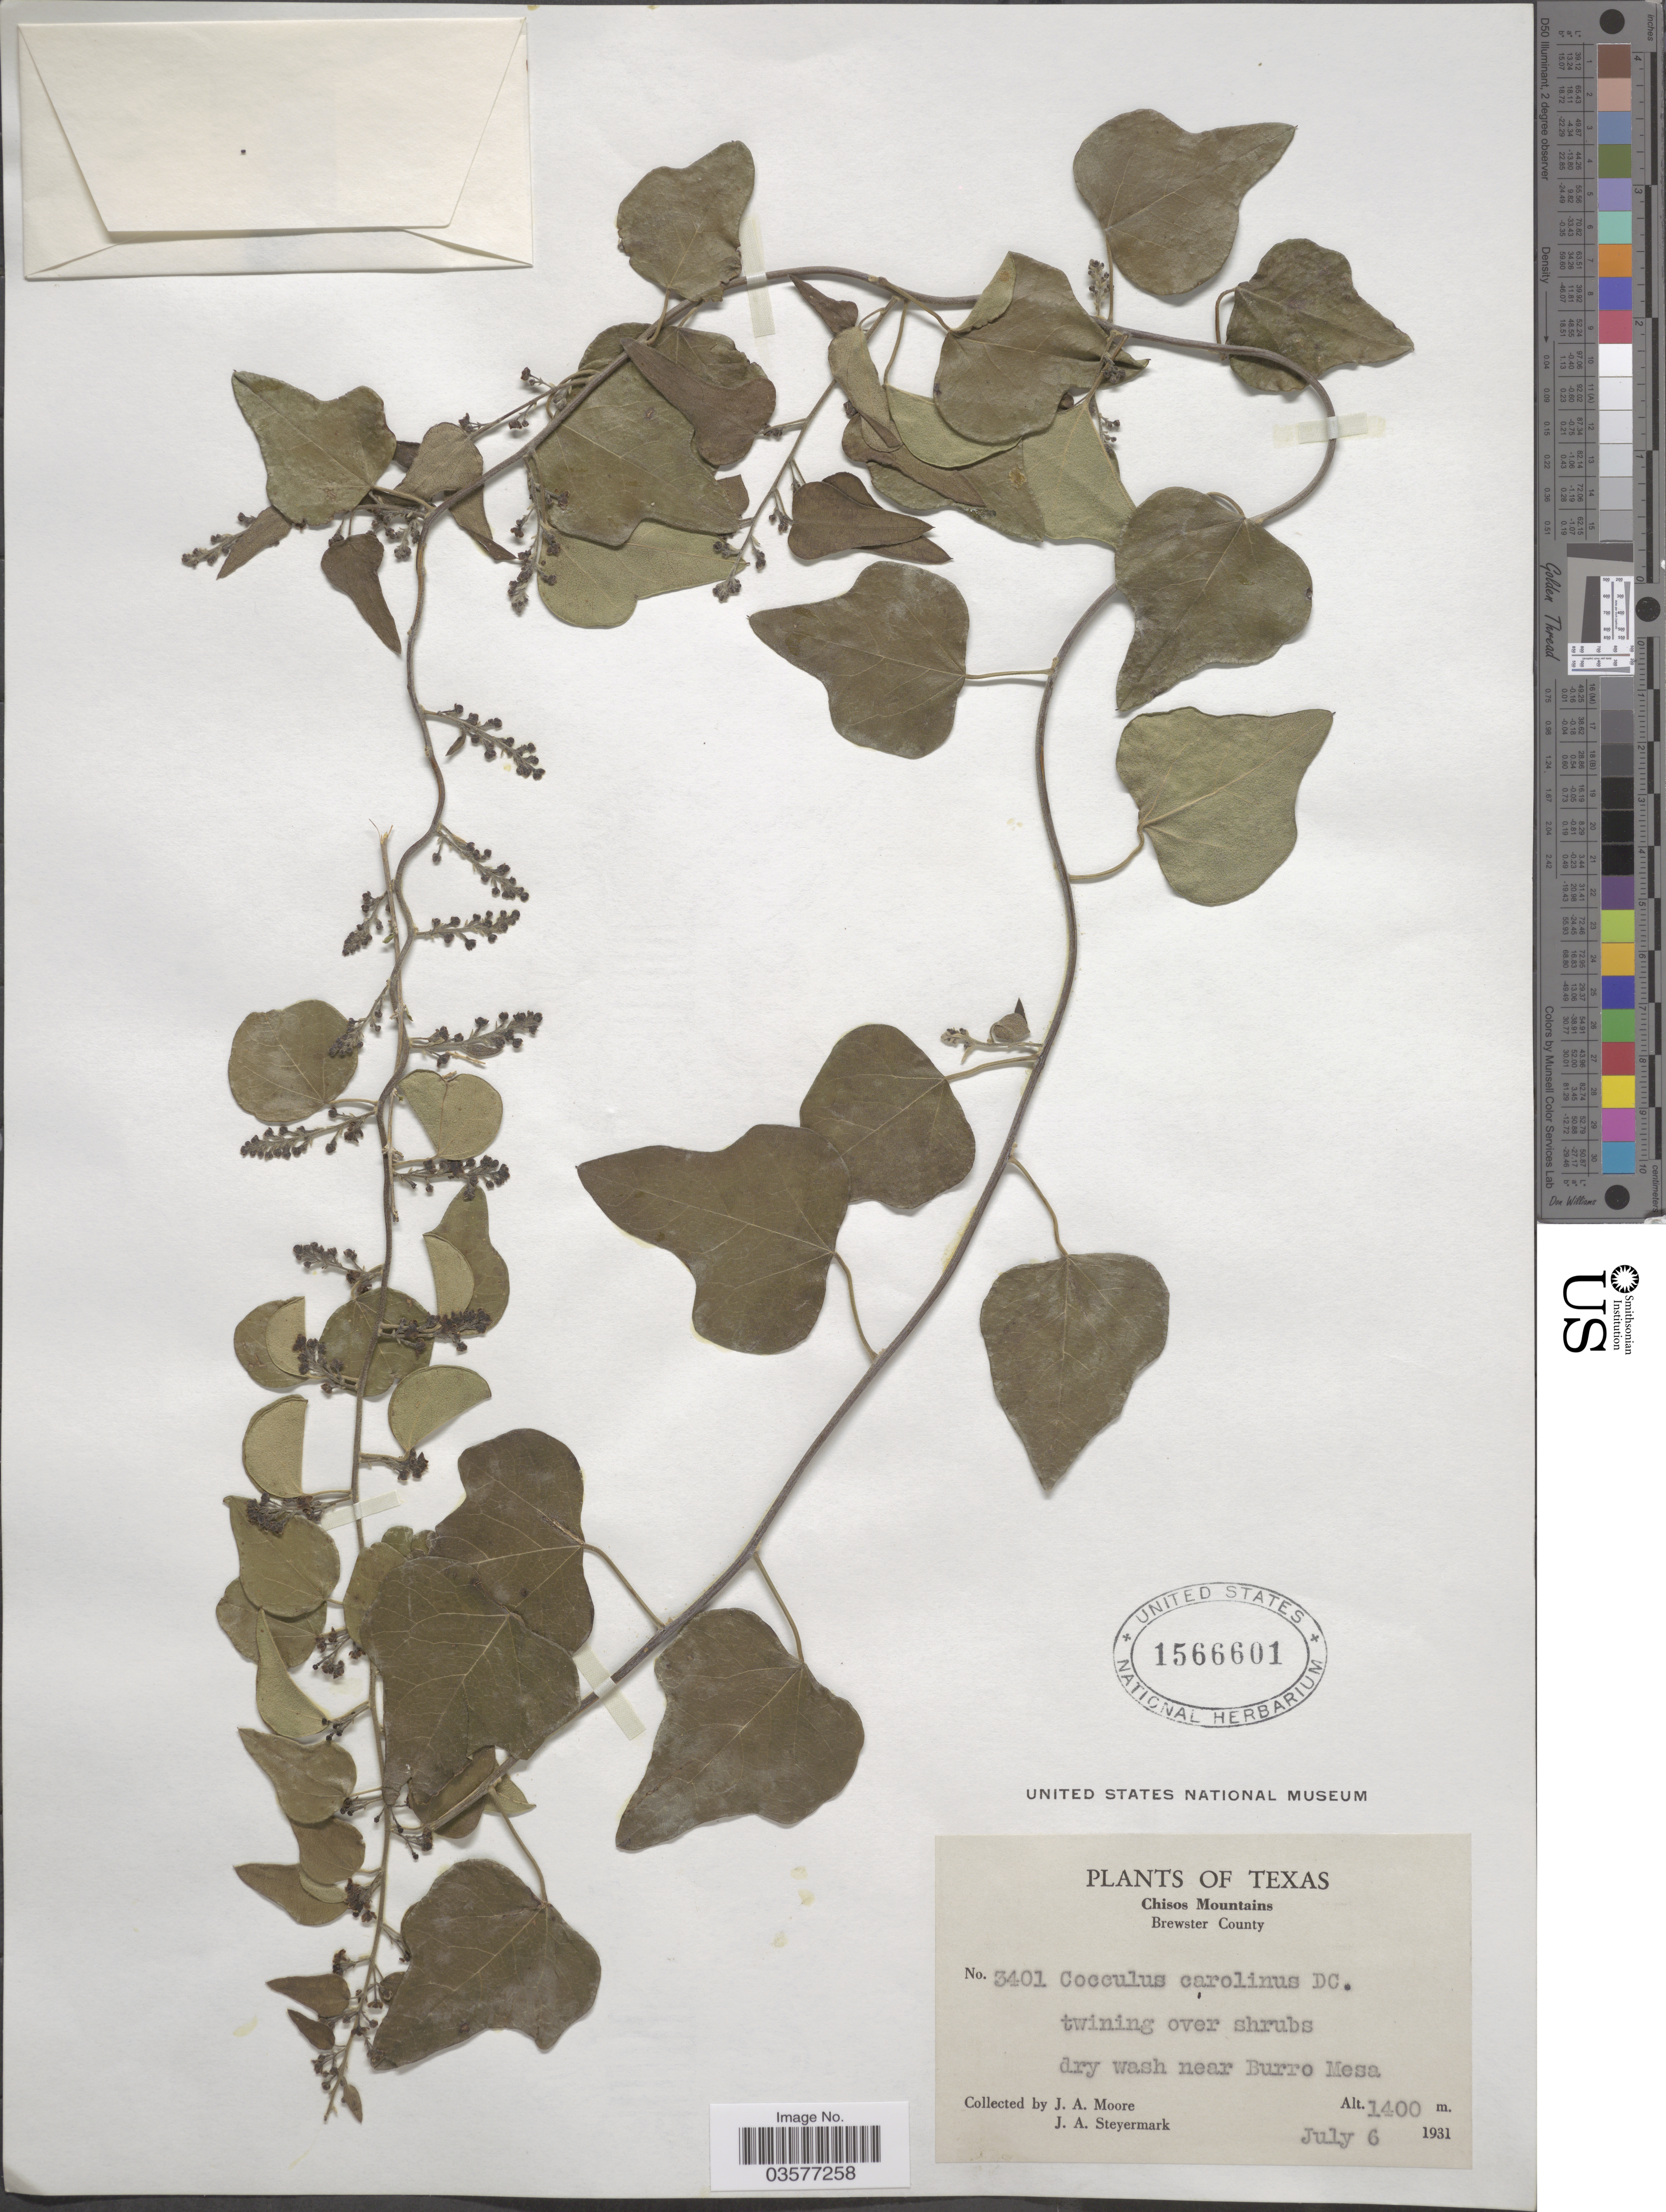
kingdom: Plantae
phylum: Tracheophyta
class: Magnoliopsida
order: Ranunculales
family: Menispermaceae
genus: Cocculus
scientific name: Cocculus carolinus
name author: (L.) DC.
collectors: J. A. Moore & J. Steyermark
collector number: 3401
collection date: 1931-07-06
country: United States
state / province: Texas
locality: Chisos Mountains, Brewster County. Dry wash near Burro Mesa.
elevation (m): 1400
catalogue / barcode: US 1566601